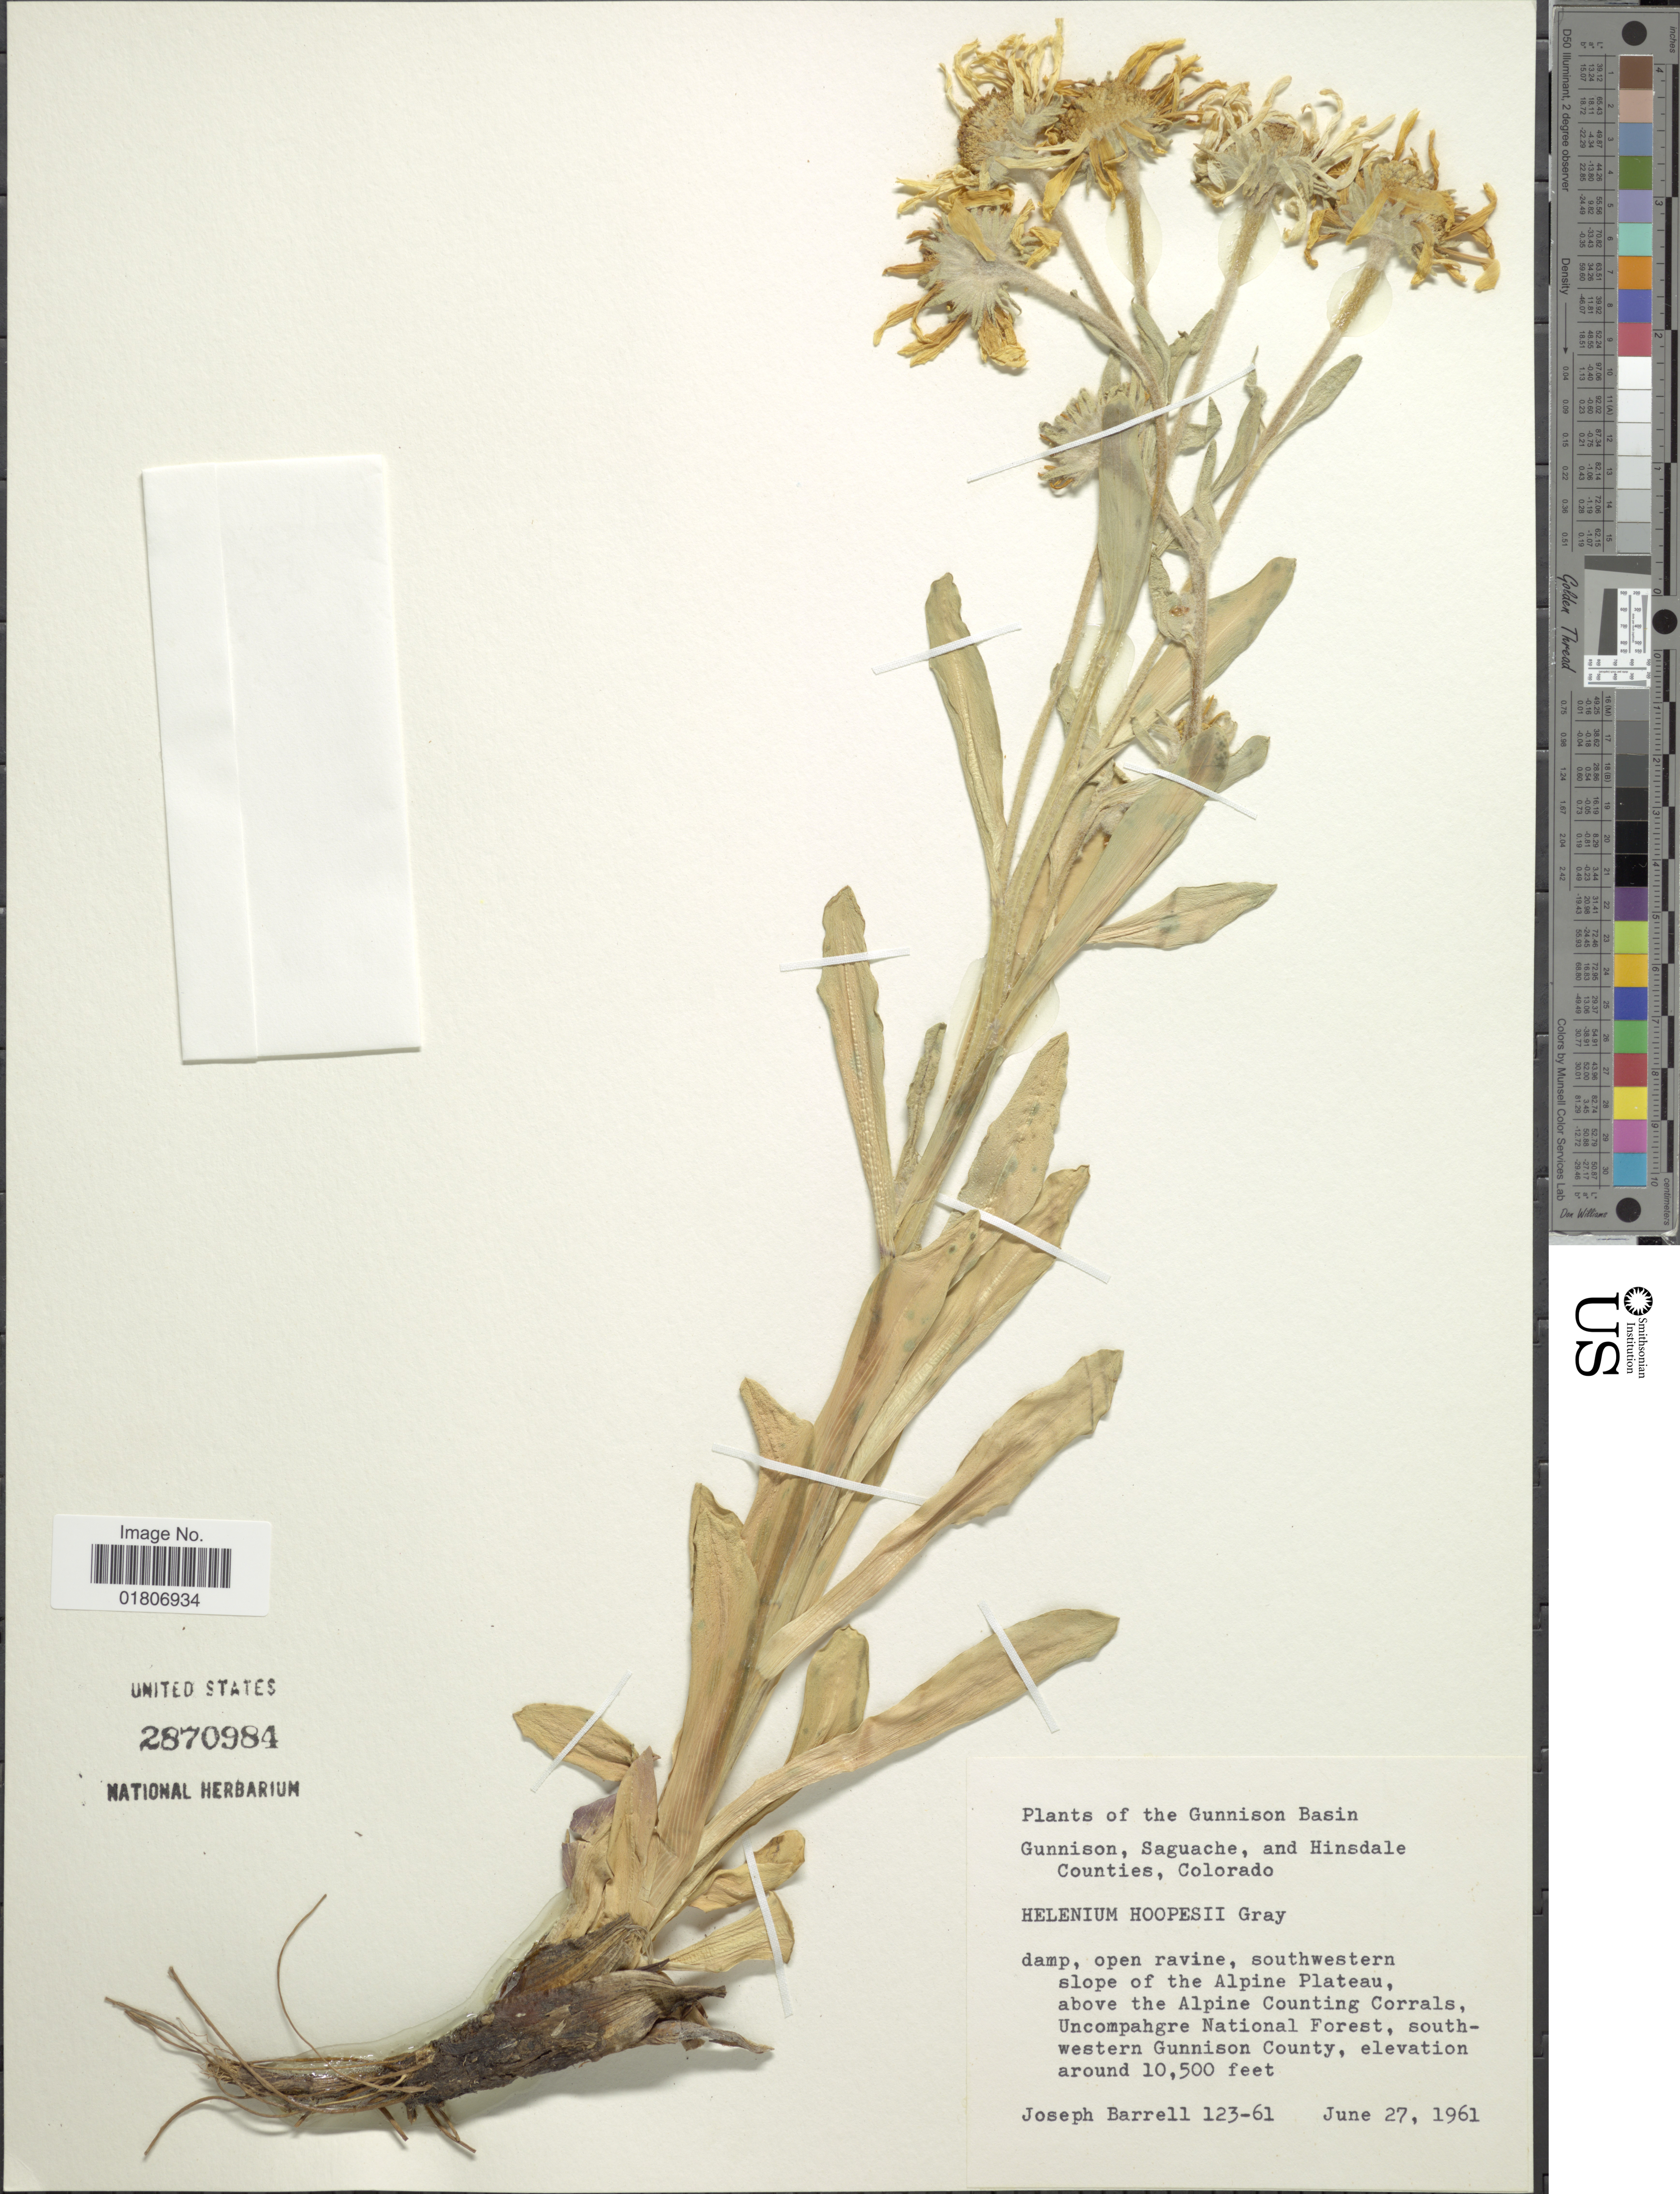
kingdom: Plantae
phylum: Tracheophyta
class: Magnoliopsida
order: Asterales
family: Asteraceae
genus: Dugaldia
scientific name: Dugaldia hoopesii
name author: (A. Gray) Rydb.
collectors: J. Barrell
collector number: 123-61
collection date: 1961-06-27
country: United States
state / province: Colorado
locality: Gunnison Basin. southwestern slope of the Alpine Plateau, above the Alpine Counting Corrals, Uncompahgre National Forest, southwestern Gunnison County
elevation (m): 3200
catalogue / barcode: US 2870984